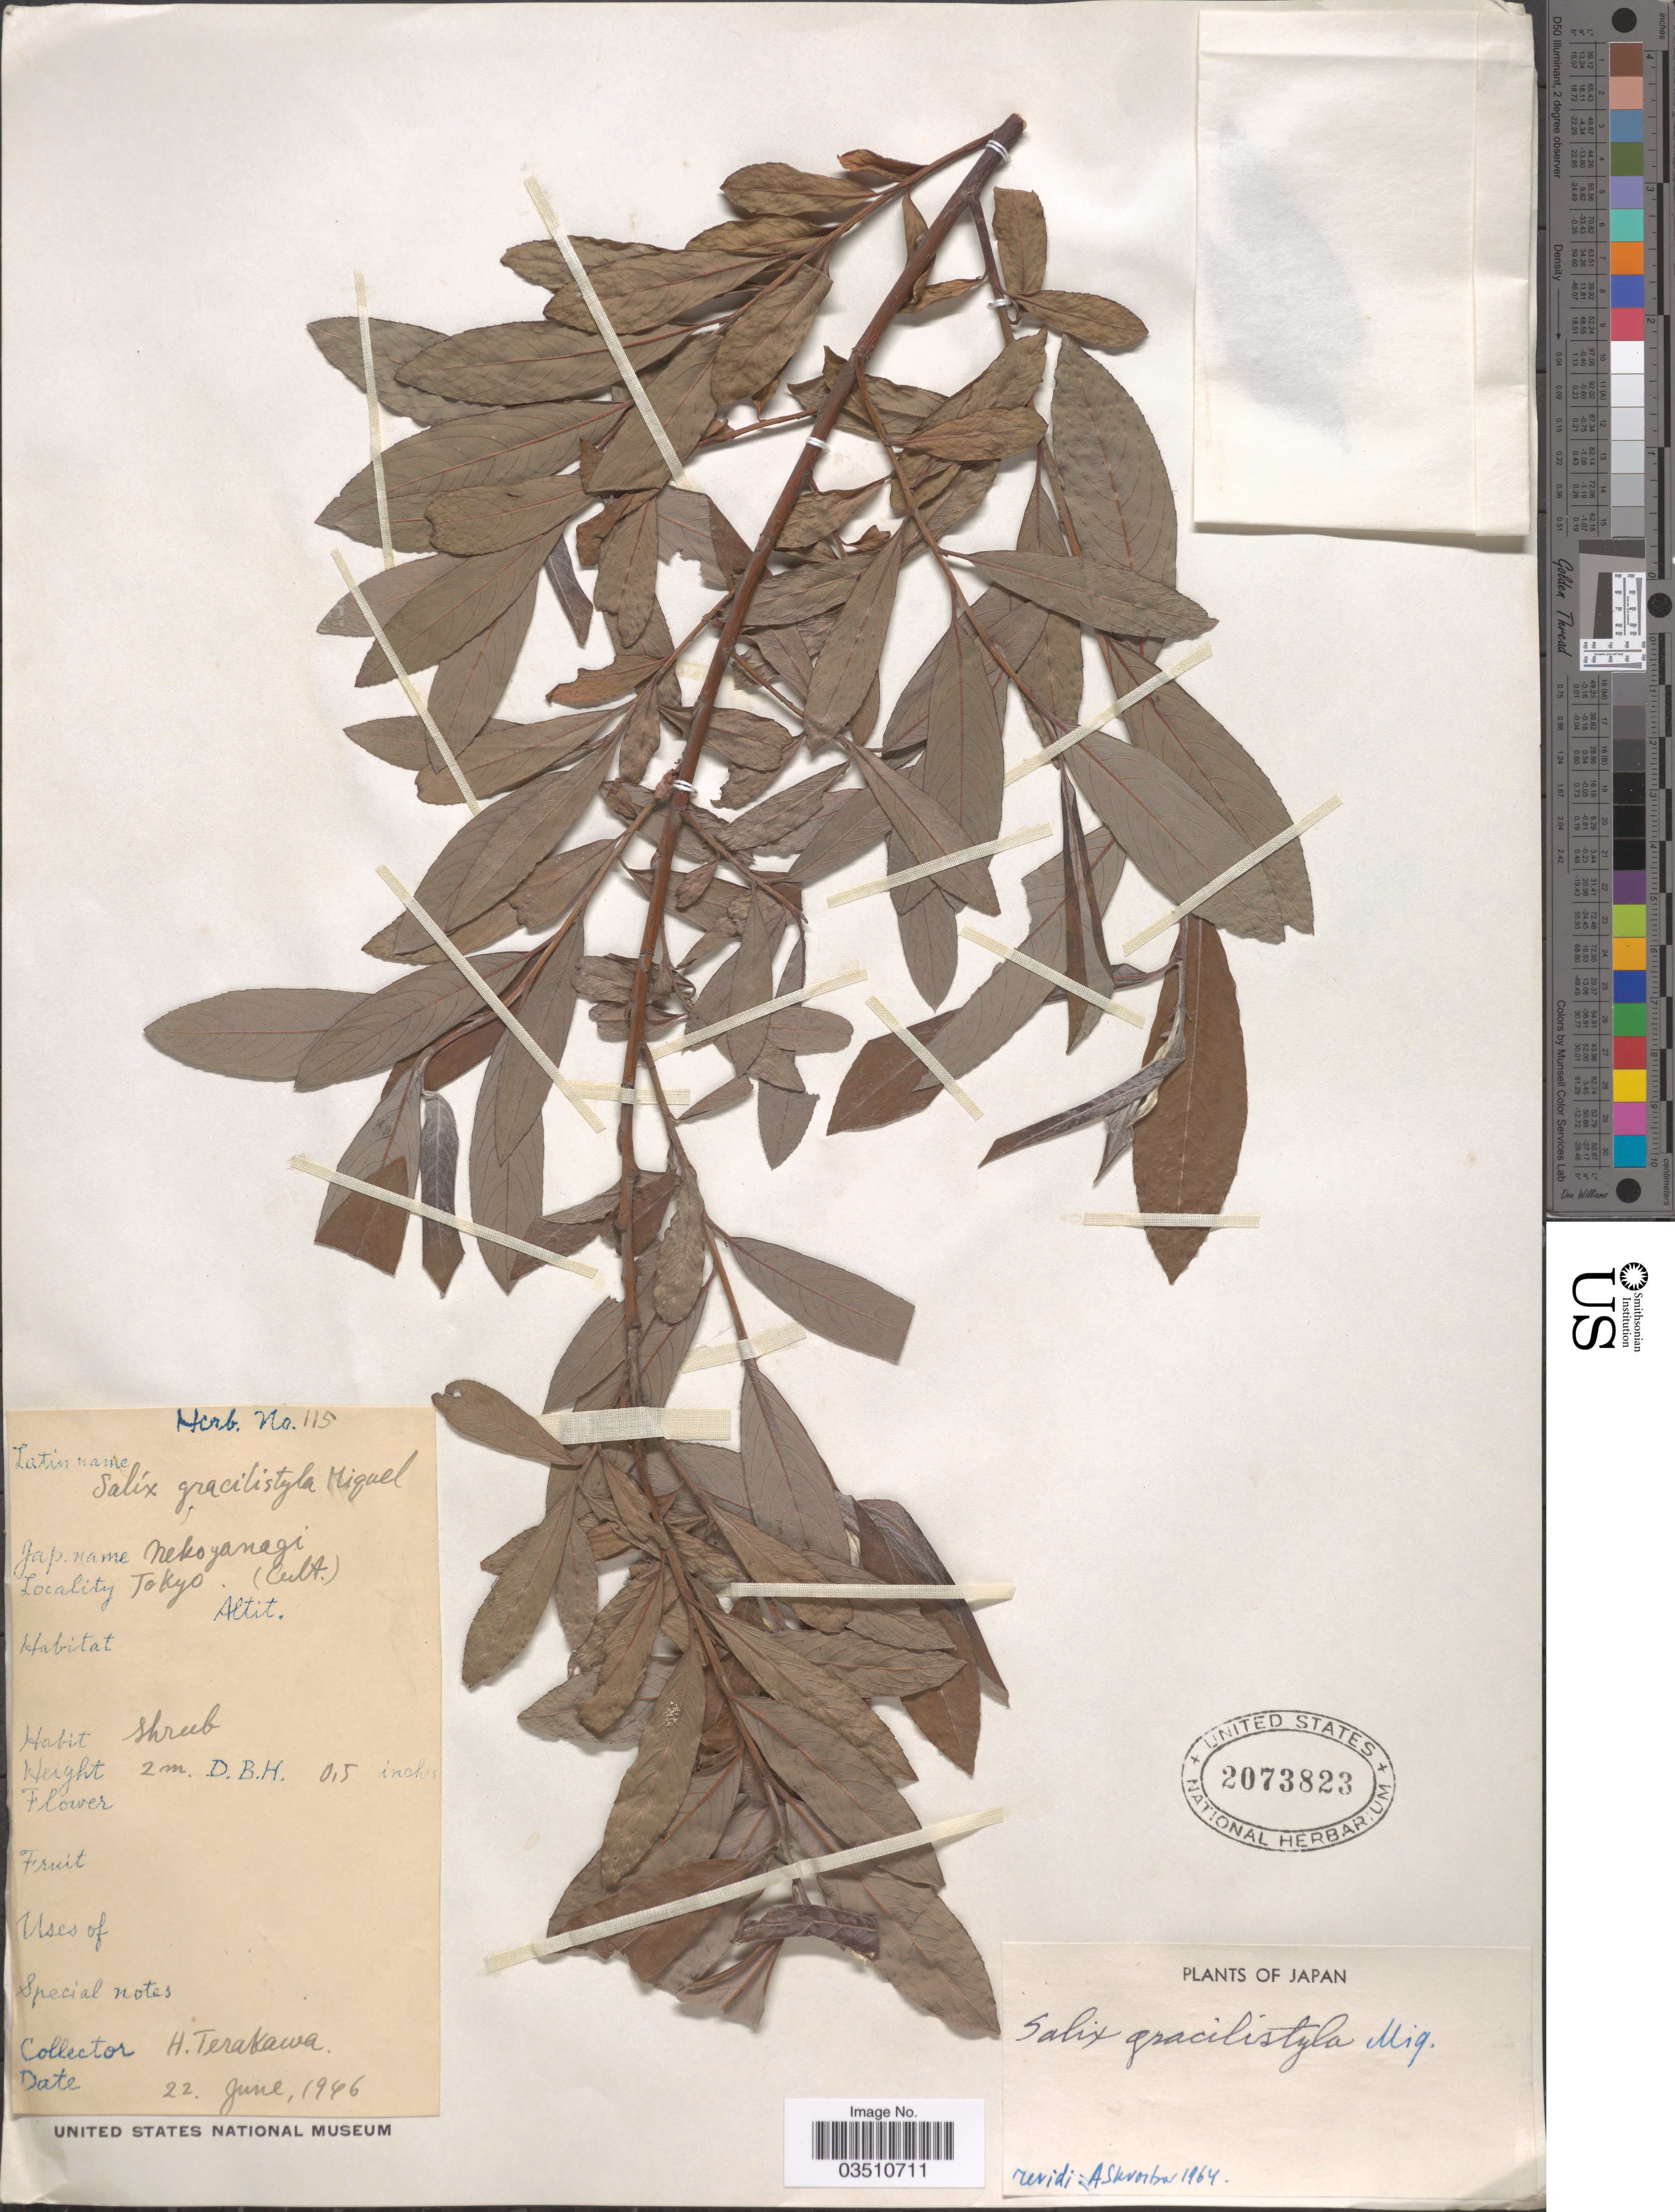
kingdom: Plantae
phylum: Tracheophyta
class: Magnoliopsida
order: Malpighiales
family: Salicaceae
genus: Salix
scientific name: Salix gracilistyla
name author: Miq.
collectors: H. Terakawa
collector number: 115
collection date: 1946-06-22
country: Japan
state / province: Tokyo, Federal City of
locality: Tokyo.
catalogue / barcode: US 2073823